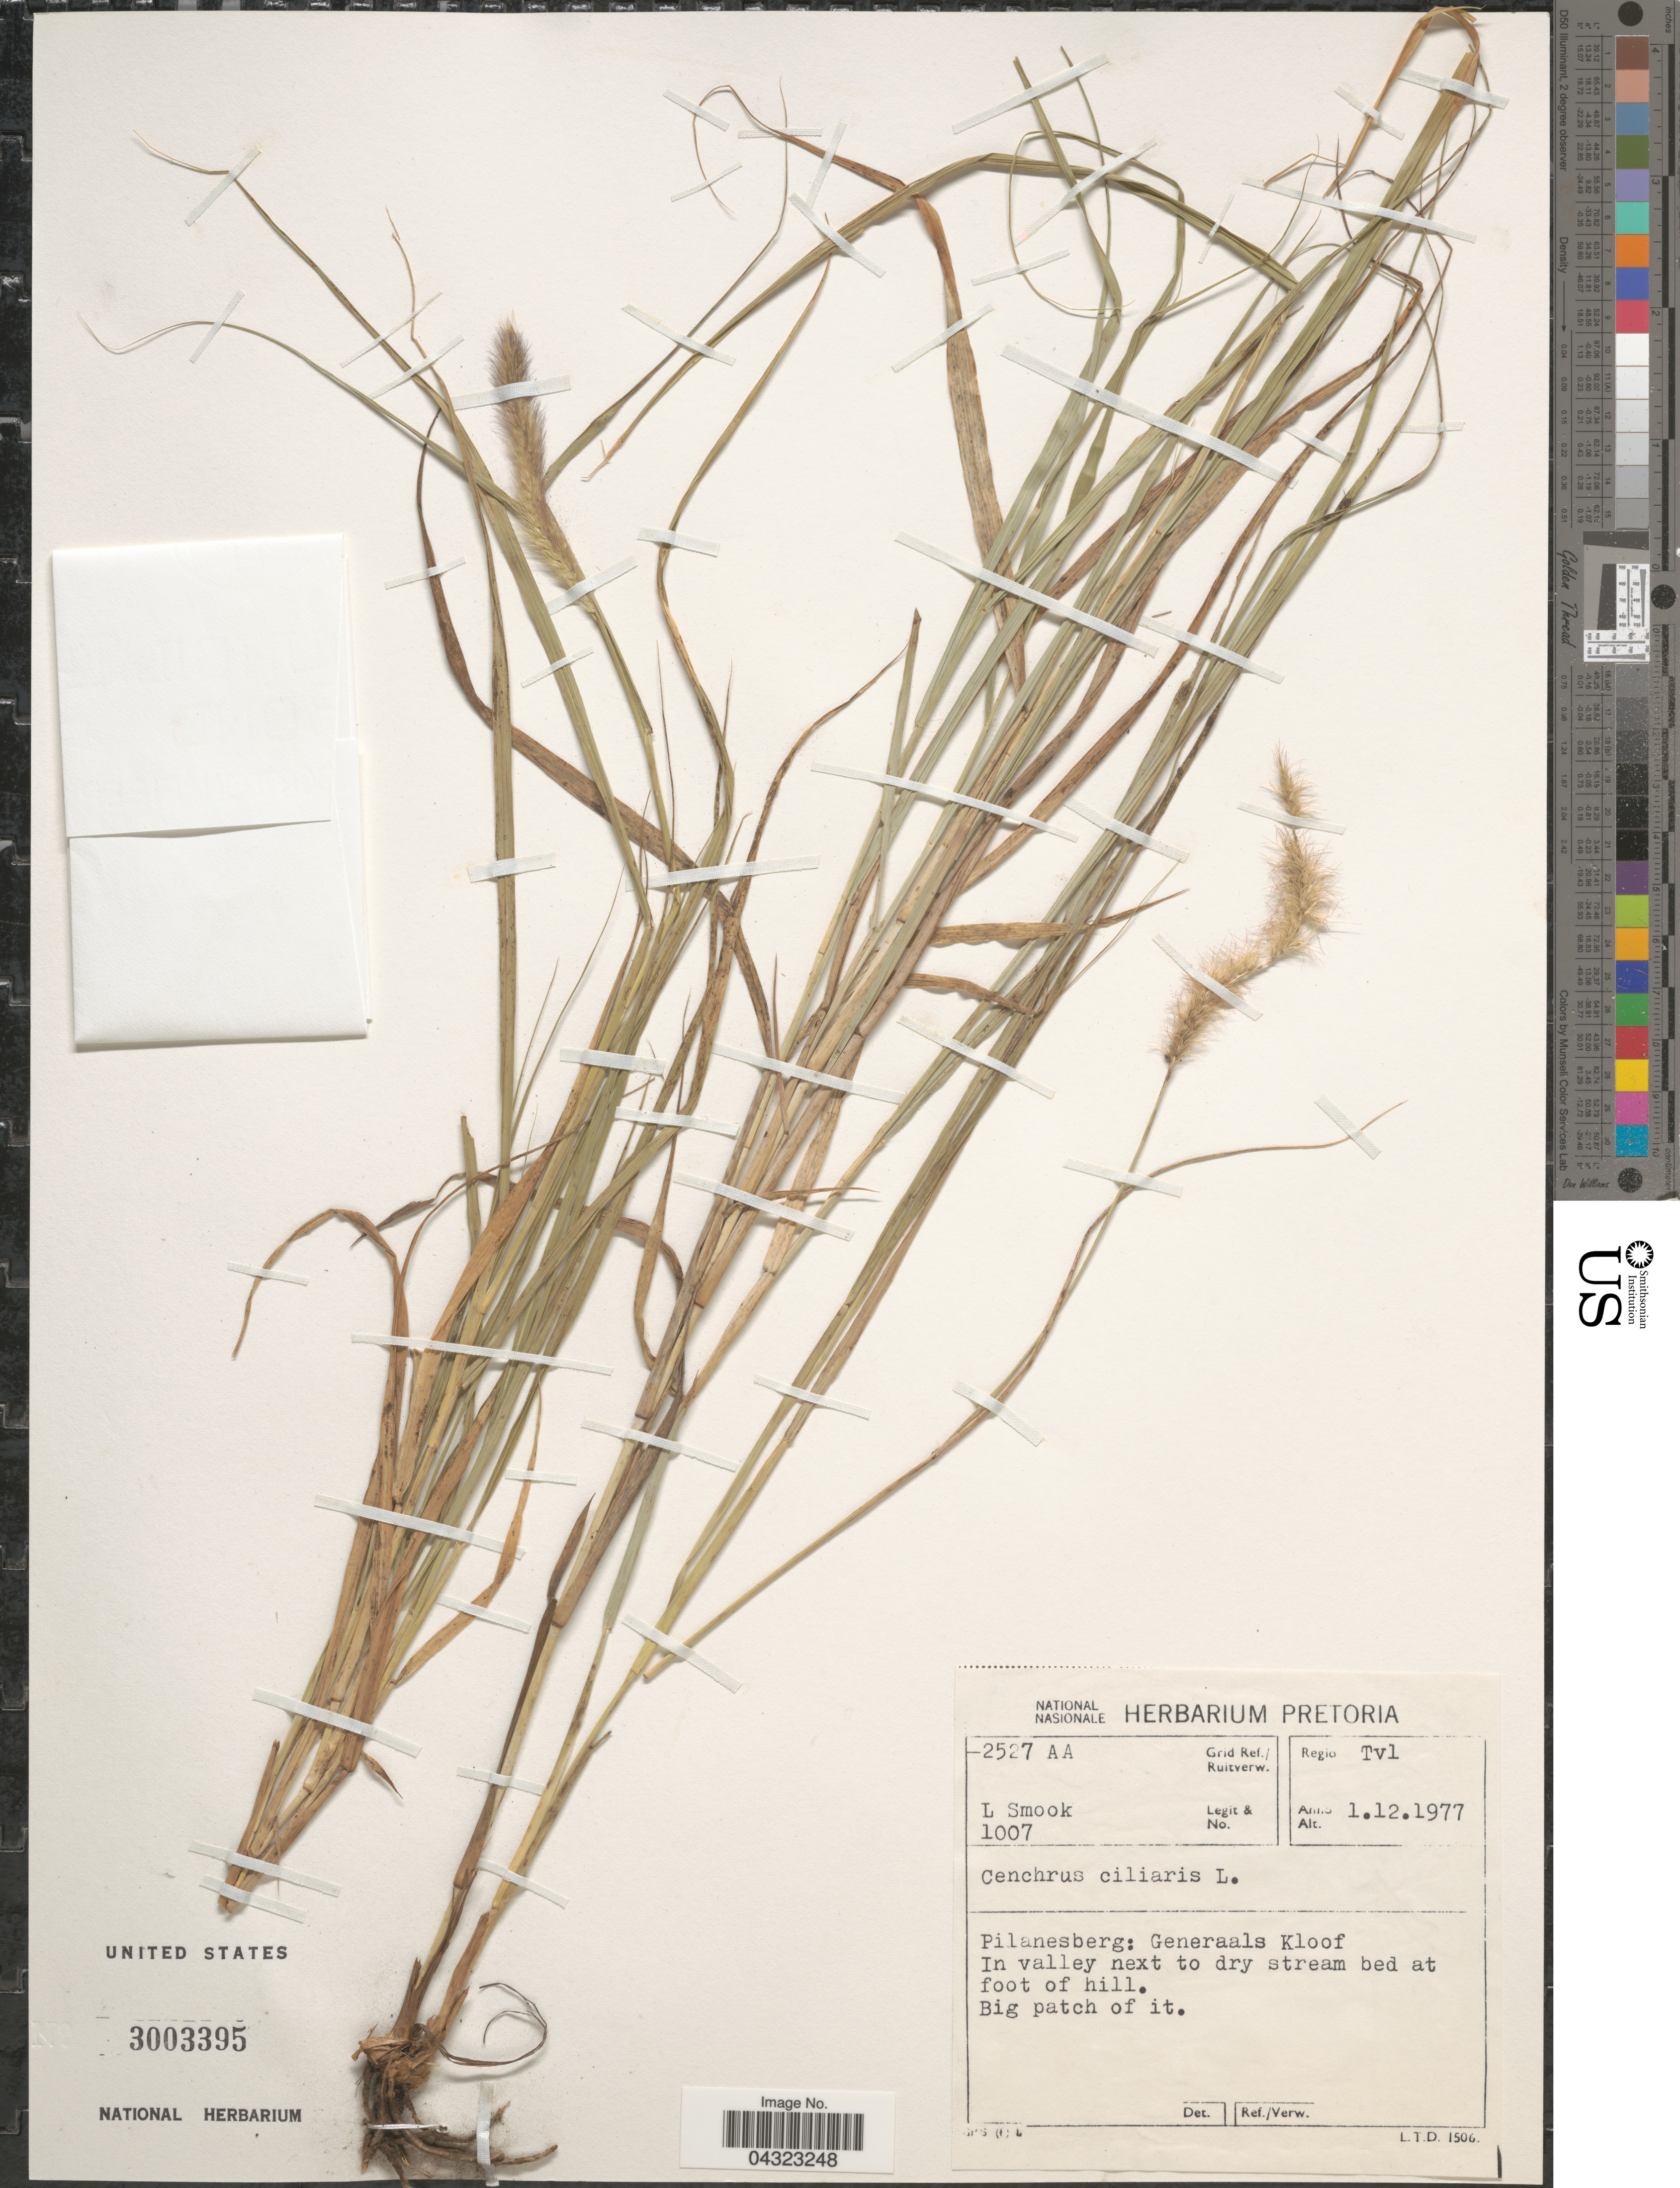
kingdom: Plantae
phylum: Tracheophyta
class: Liliopsida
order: Poales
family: Poaceae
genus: Cenchrus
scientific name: Cenchrus ciliaris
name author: L.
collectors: L. Smook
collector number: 1007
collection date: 1977-12-01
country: South Africa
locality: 2527 AA Grid Ref./ Ruitverw. Regio Tvl. Pilanesberg: Generaals Kloof. In valley next to dry stream bed at foot of hill.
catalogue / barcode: US 3003395